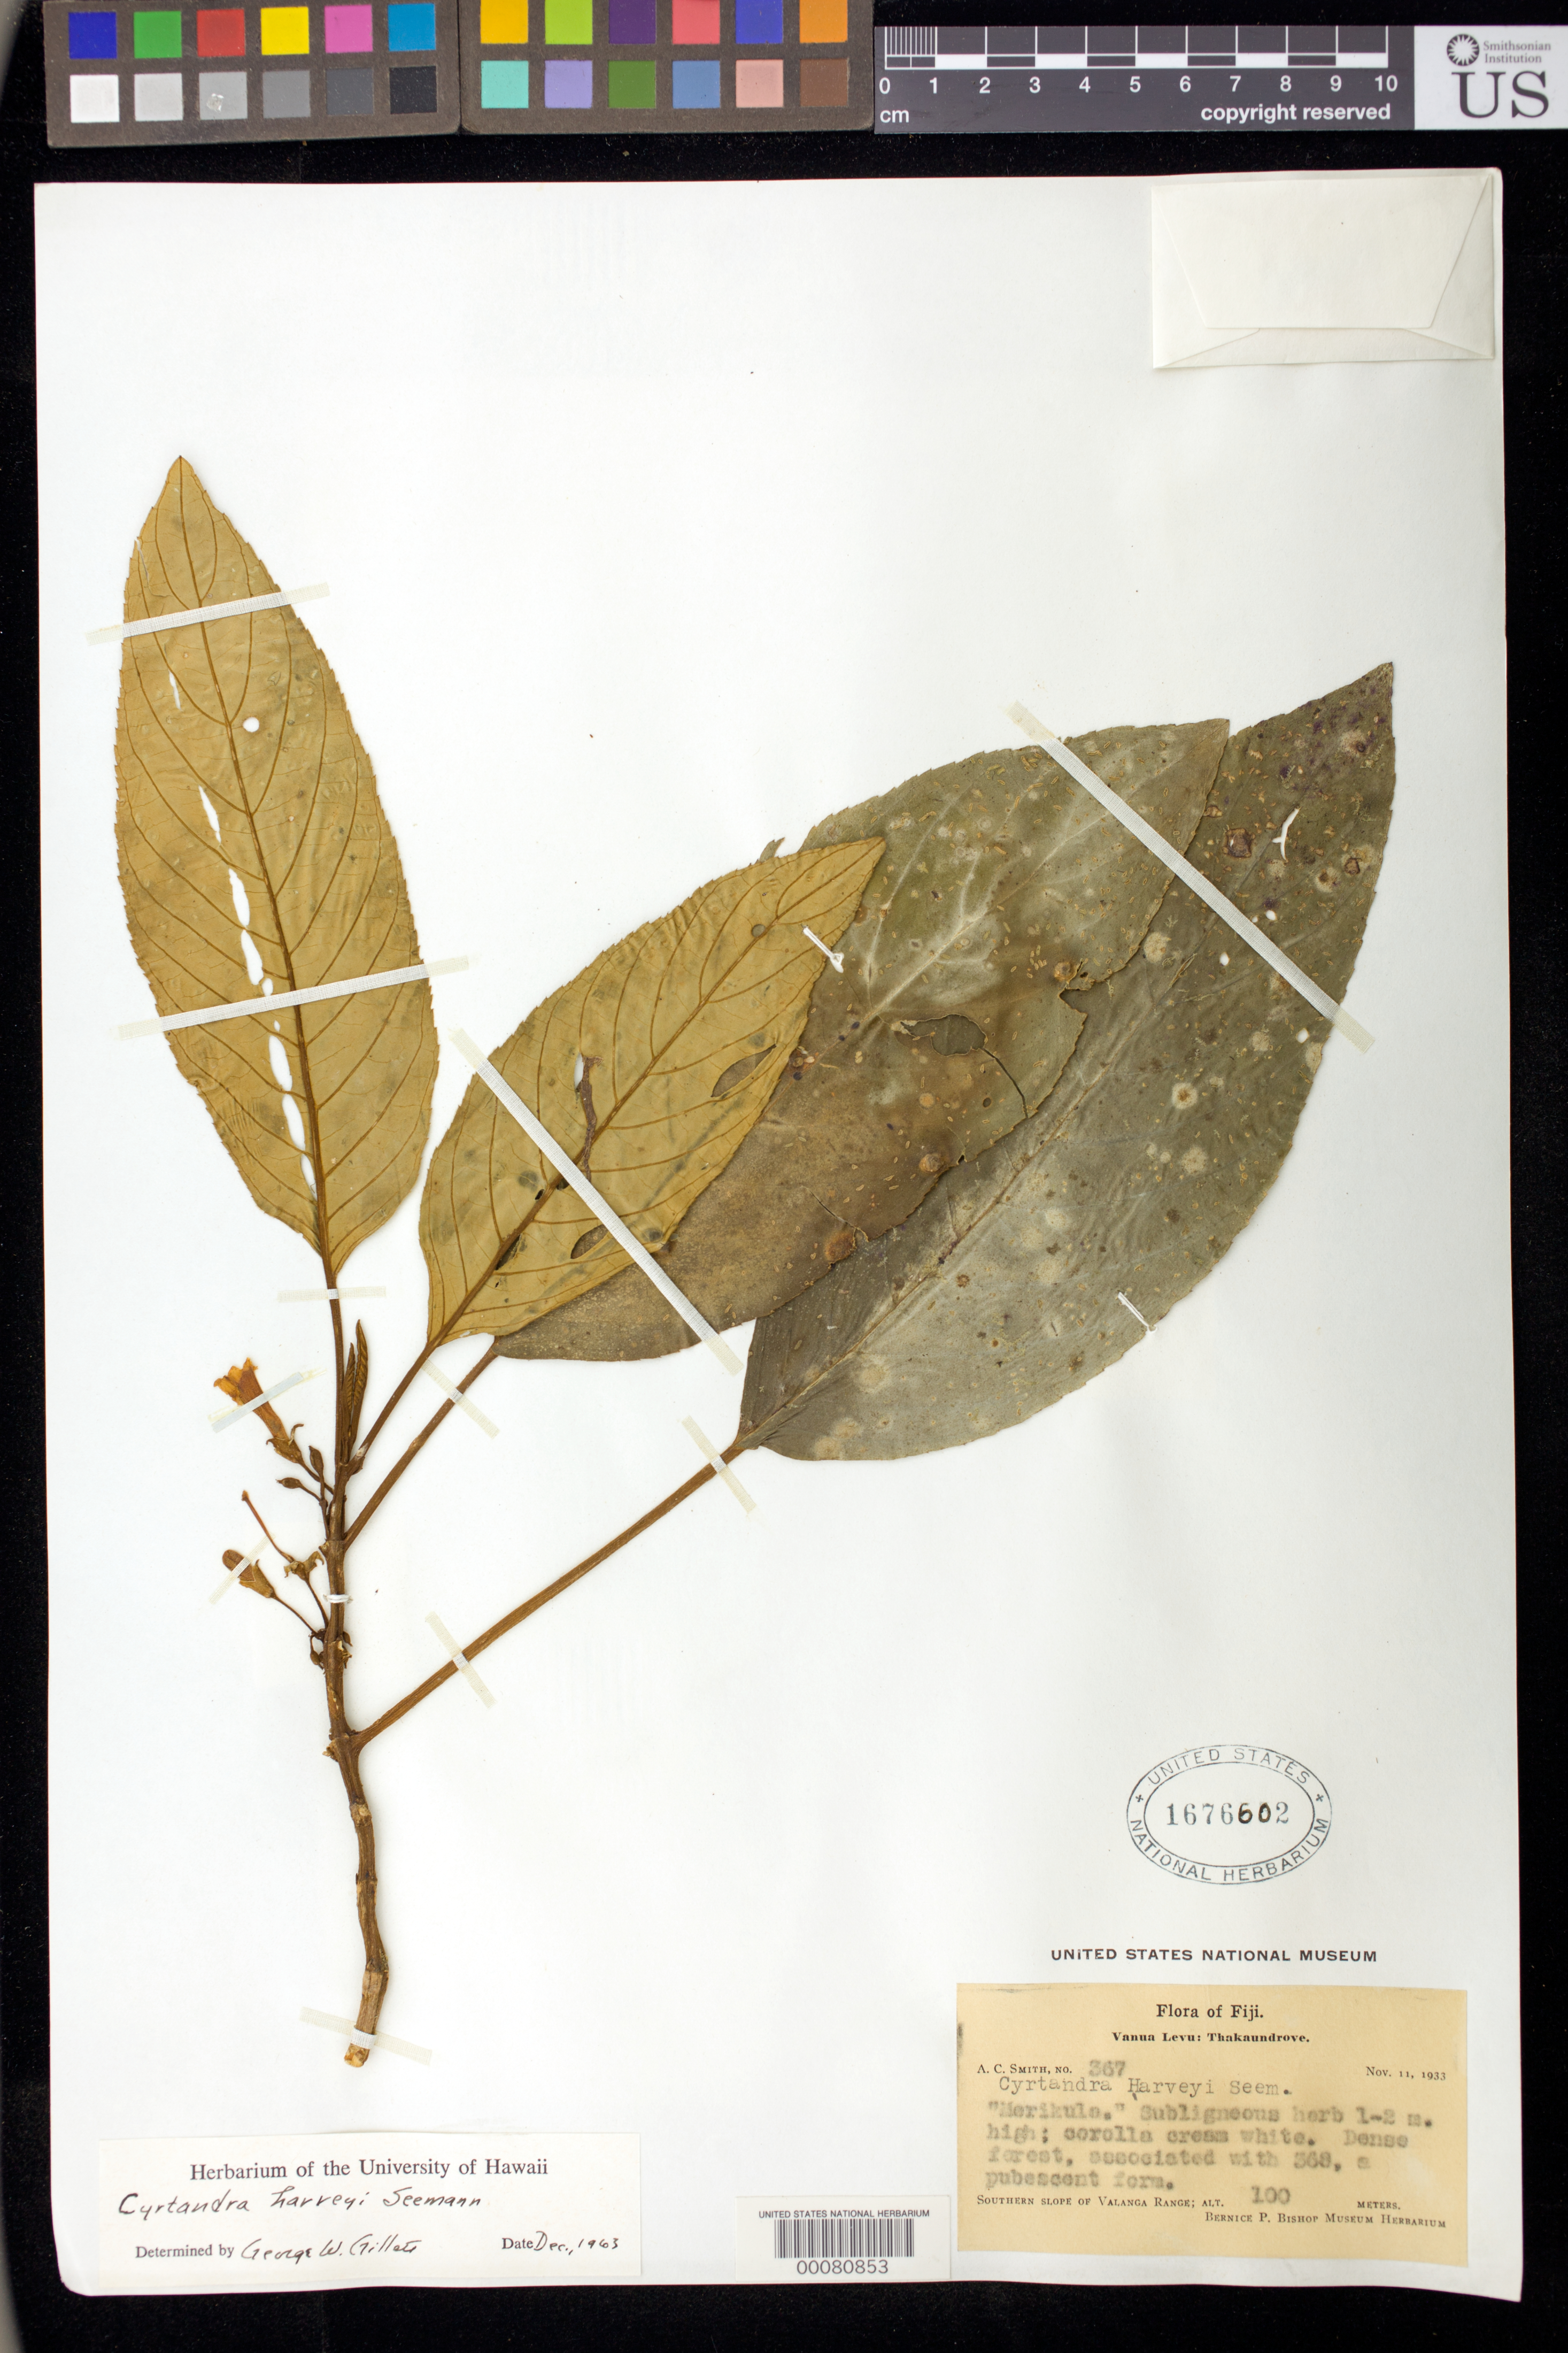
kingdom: Plantae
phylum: Tracheophyta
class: Magnoliopsida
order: Lamiales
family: Gesneriaceae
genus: Cyrtandra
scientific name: Cyrtandra harveyi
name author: Seem.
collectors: A. C. Smith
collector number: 367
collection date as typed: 11 Nov 1933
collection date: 1933-11-11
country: Fiji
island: Vanua Levu I.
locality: Thakaundrove, southern slope of valanga range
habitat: Dense forest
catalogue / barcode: US 1676602